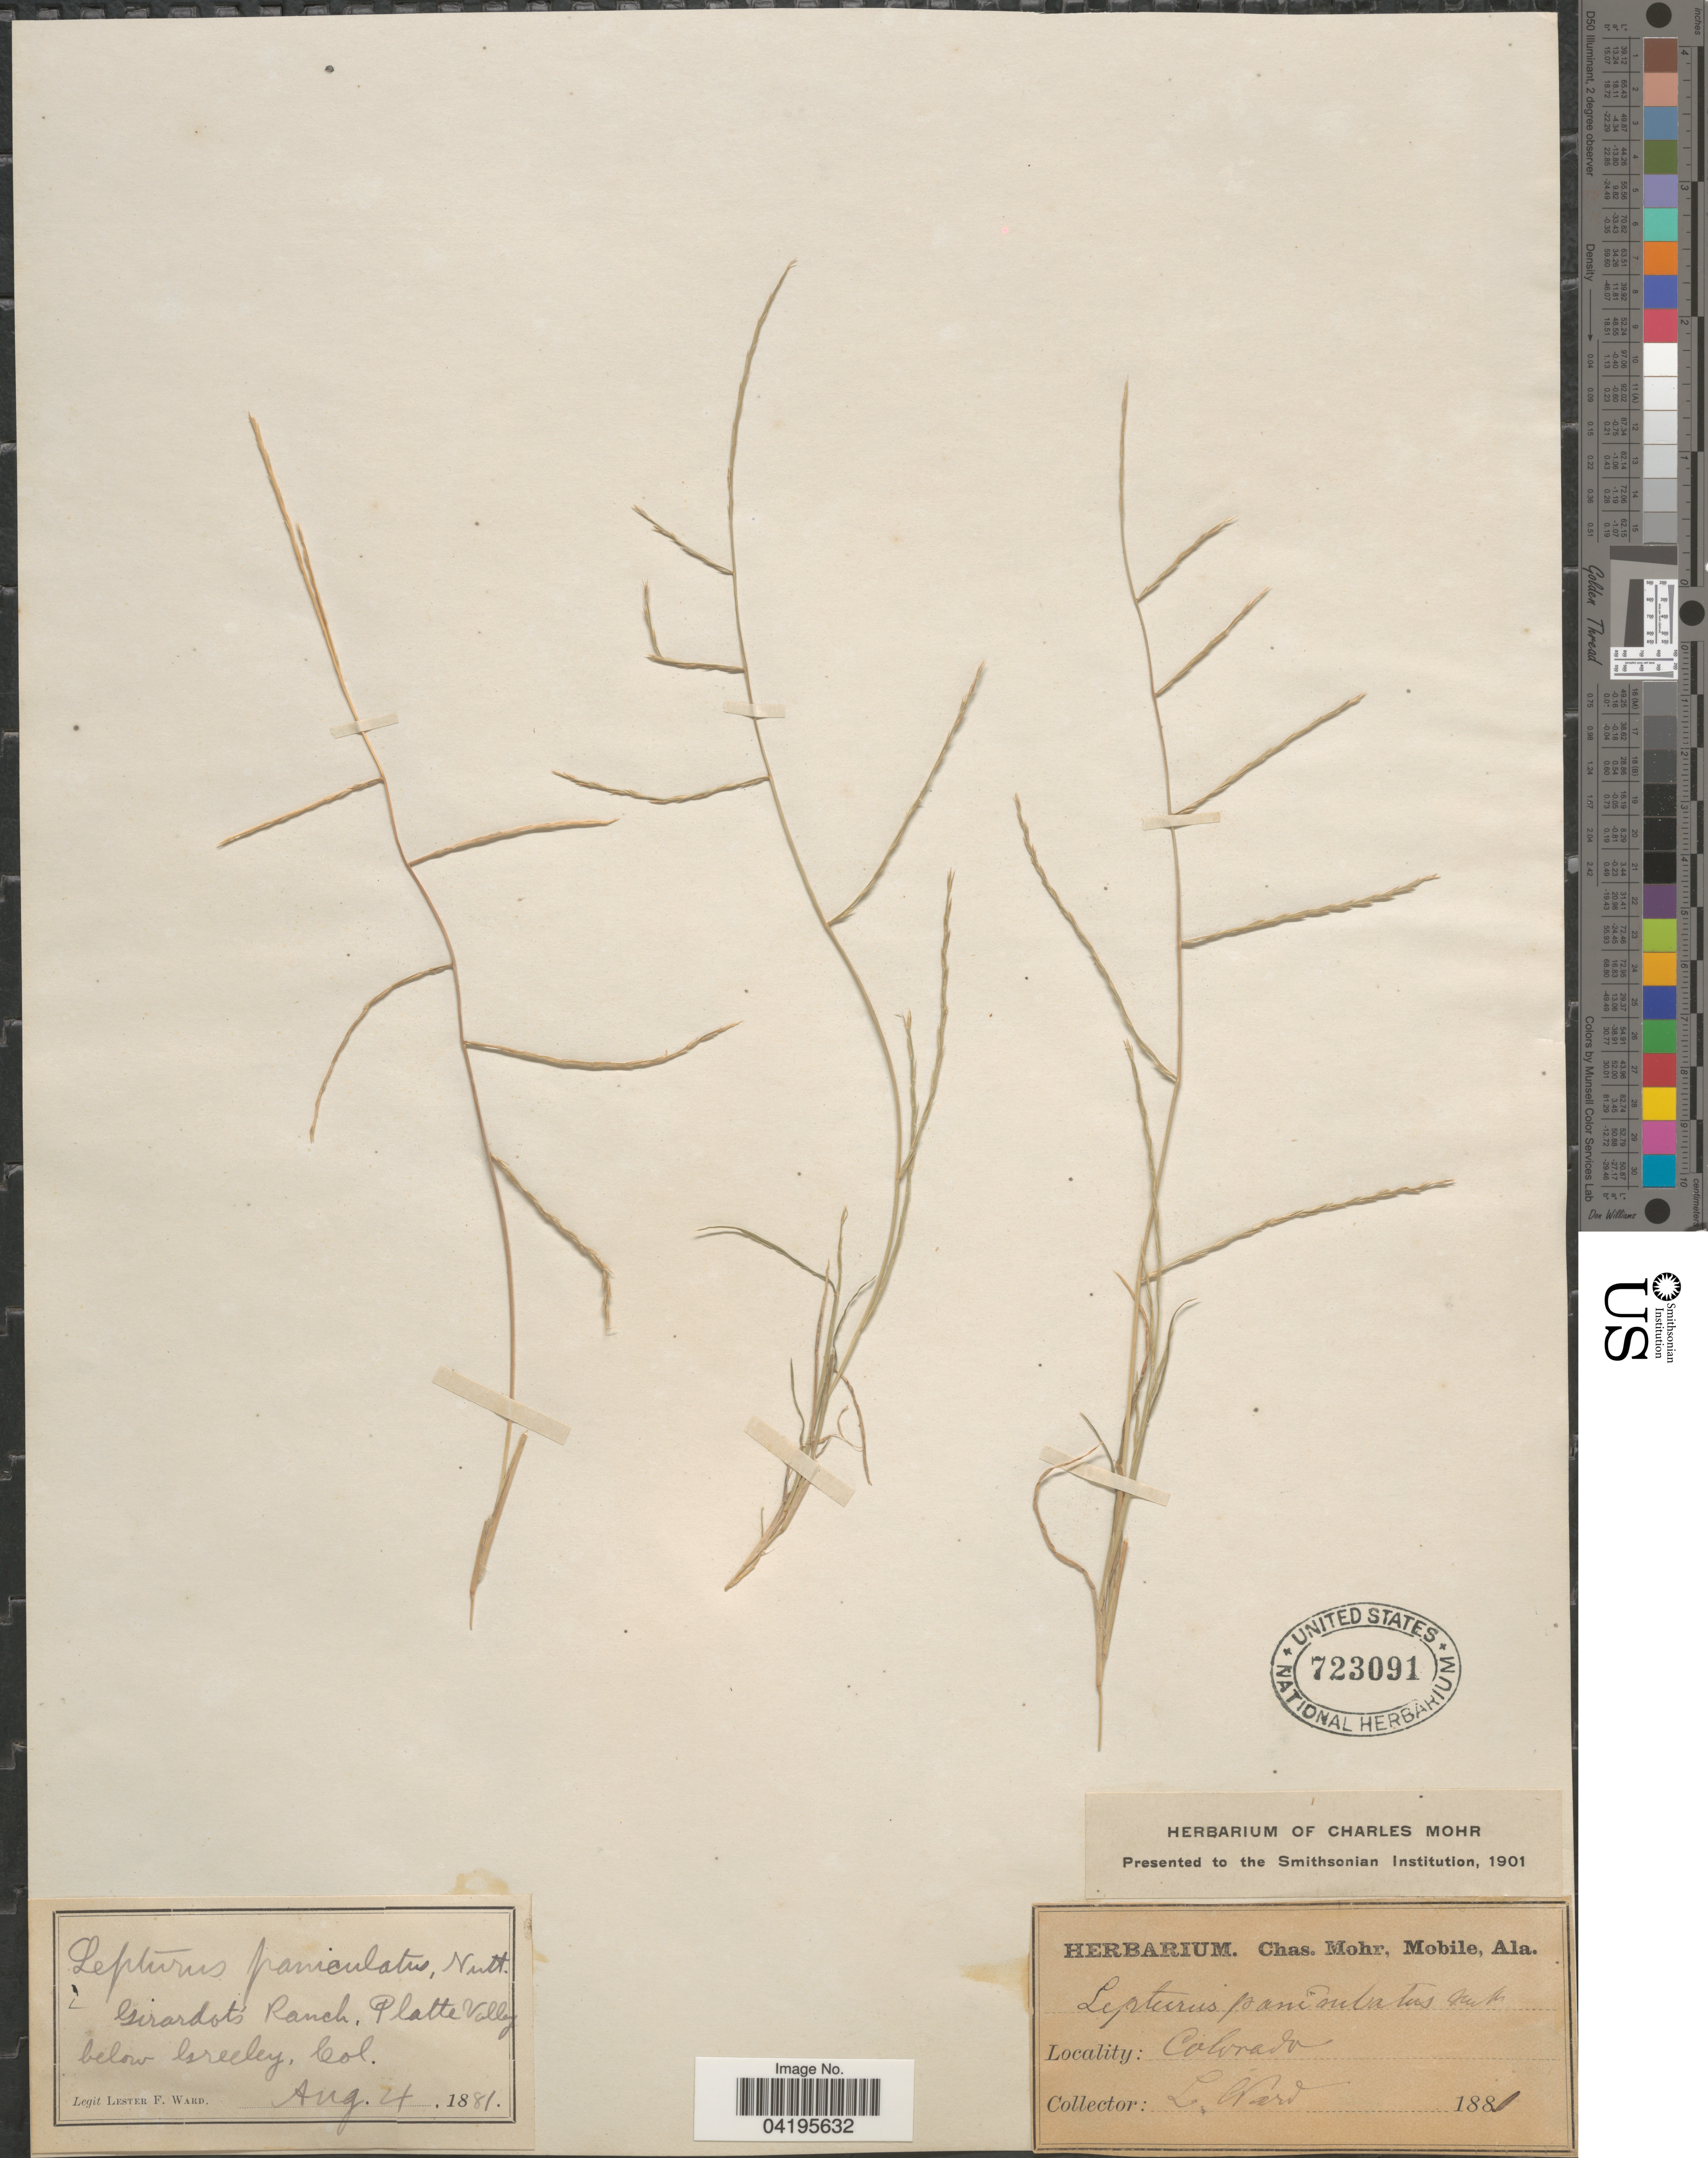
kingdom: Plantae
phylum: Tracheophyta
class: Liliopsida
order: Poales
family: Poaceae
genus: Muhlenbergia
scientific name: Muhlenbergia paniculata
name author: (Nutt.) Columbus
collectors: L. F. Ward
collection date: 1881-08-04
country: United States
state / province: Colorado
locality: Girardots Ranch, Platte Valley below Greeley.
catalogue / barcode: US 723091